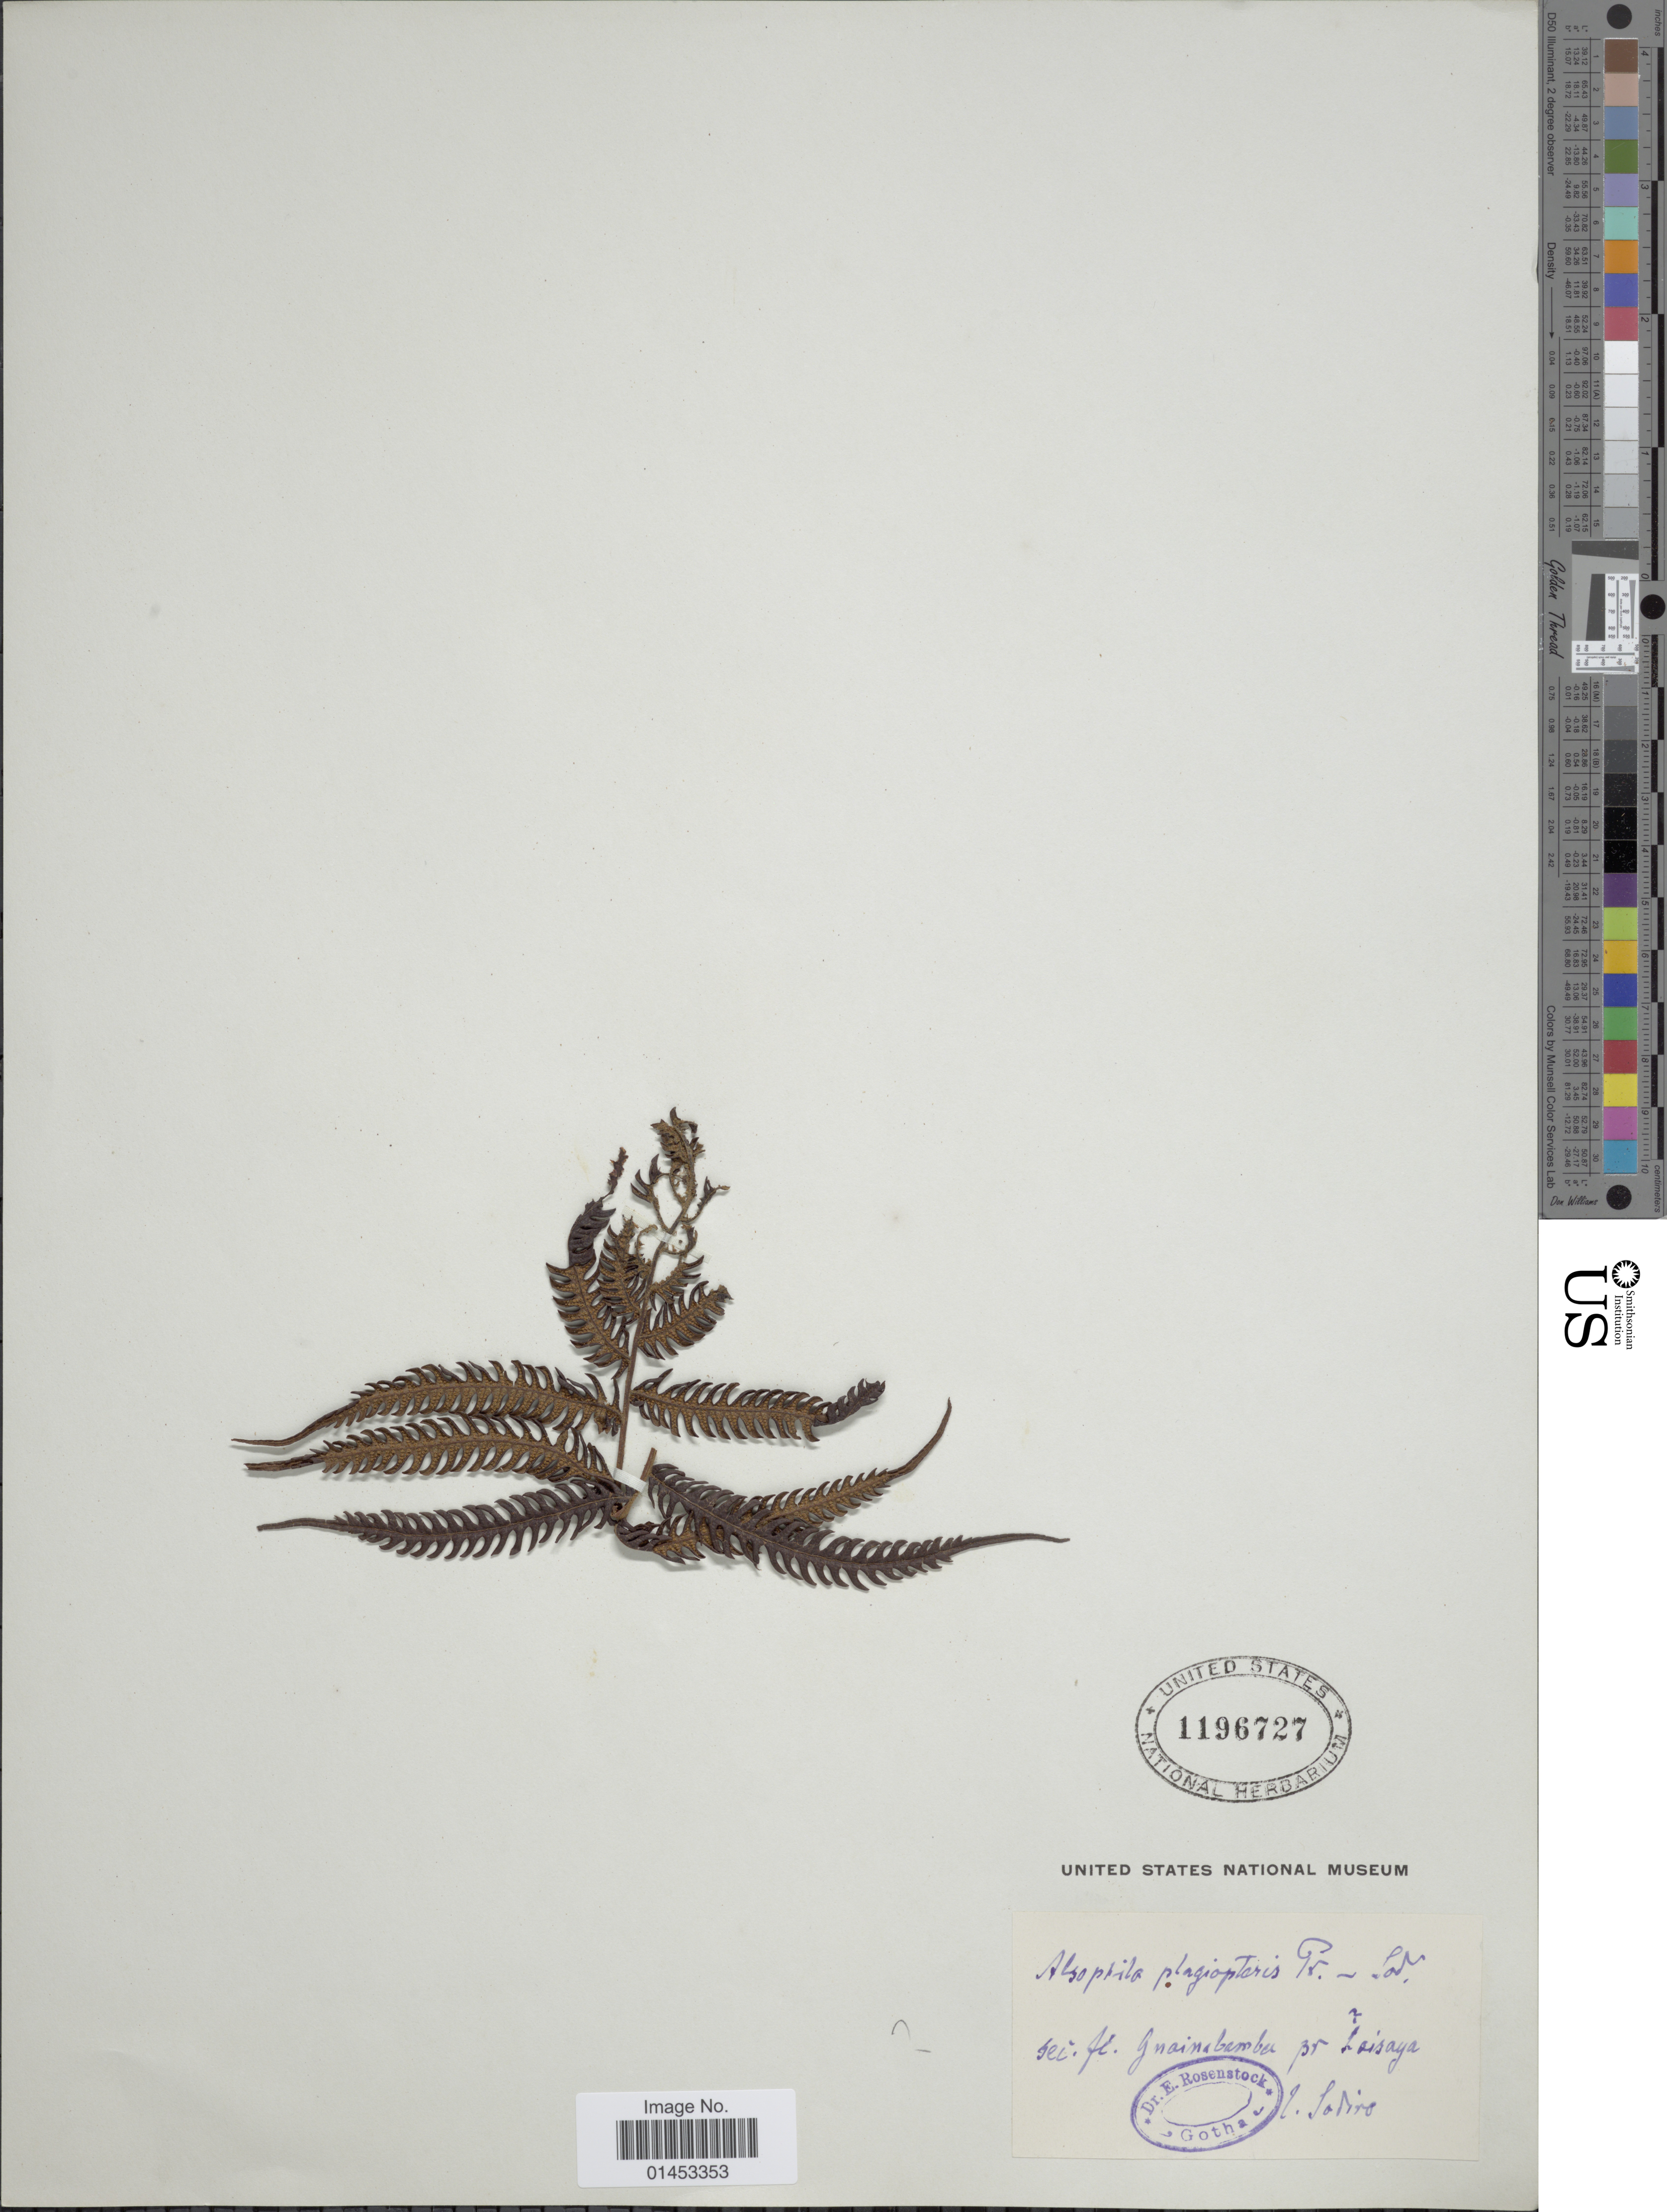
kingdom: Plantae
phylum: Tracheophyta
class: Polypodiopsida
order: Cyatheales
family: Cyatheaceae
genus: Cyathea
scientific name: Cyathea sp.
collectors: Sodiro, --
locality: Bei fl. Guainabamba pr. Laisaya [interpreted]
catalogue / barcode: US 1196727